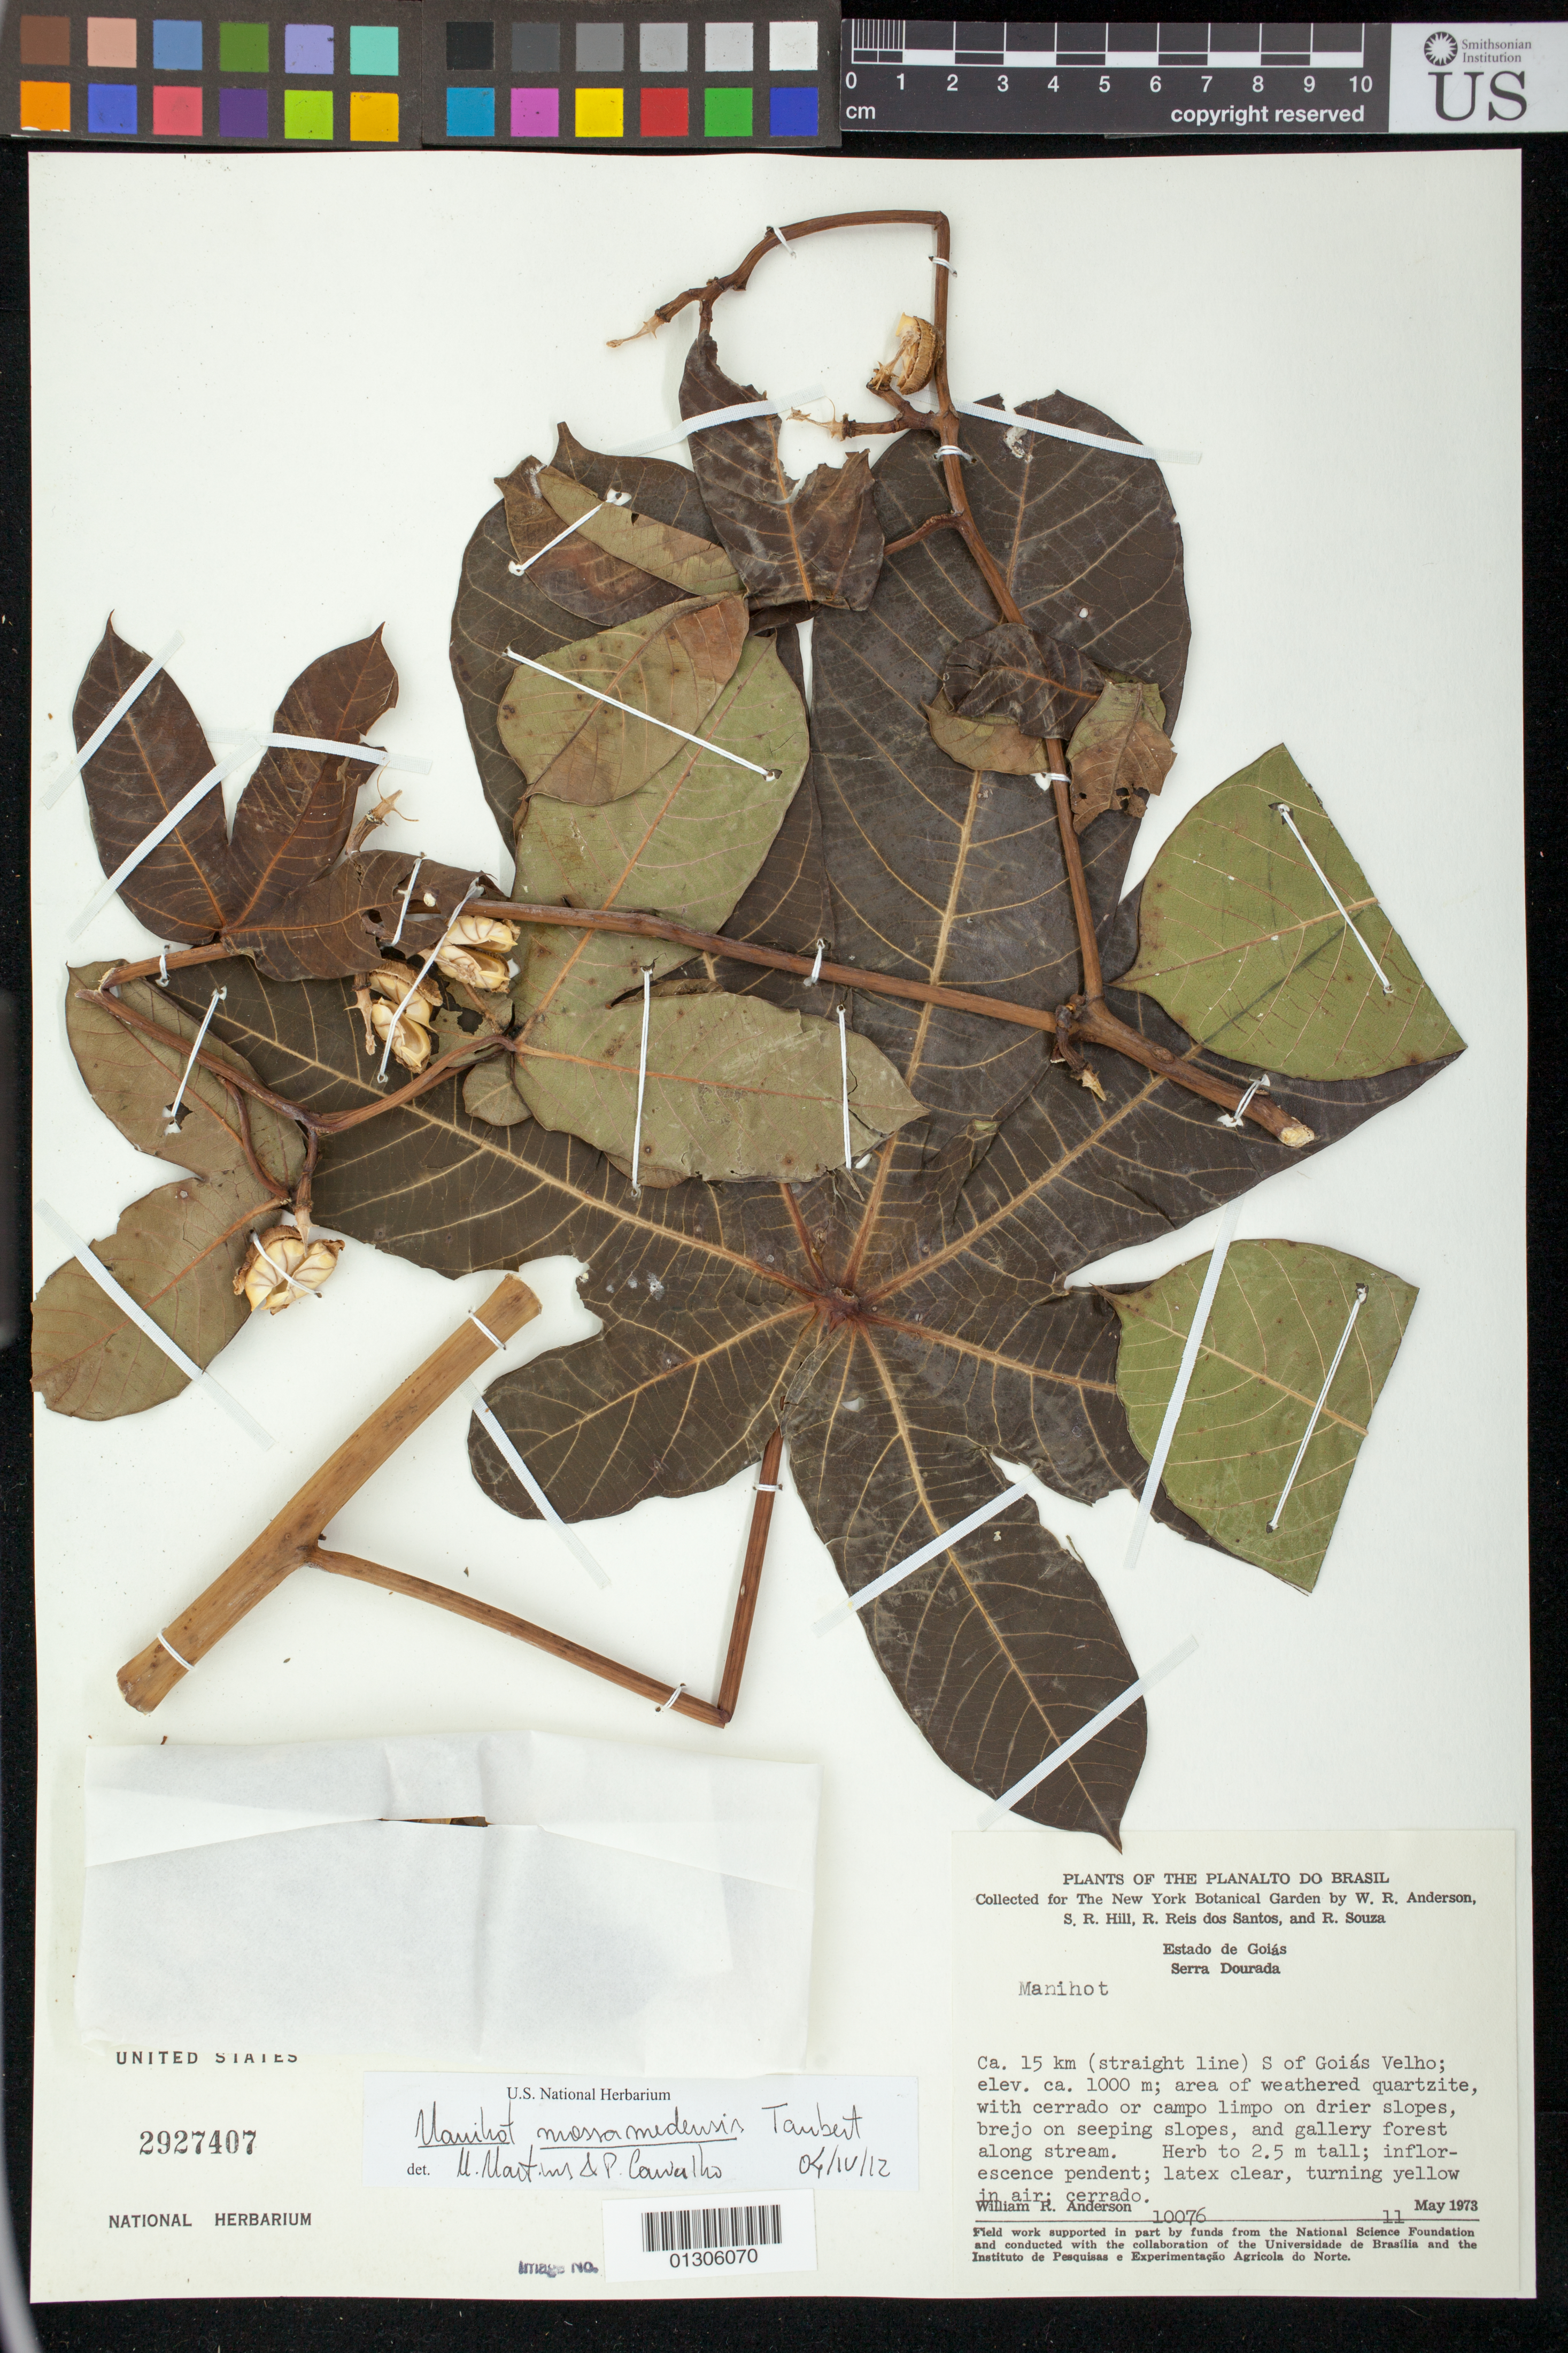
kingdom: Plantae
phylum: Tracheophyta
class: Magnoliopsida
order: Malpighiales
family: Euphorbiaceae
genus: Manihot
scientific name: Manihot mossamedensis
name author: Taub.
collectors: W. R. Anderson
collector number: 10076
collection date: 1973-11-05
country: Brazil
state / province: Goiás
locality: Serra Dourada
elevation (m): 1000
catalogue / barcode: US 2927407